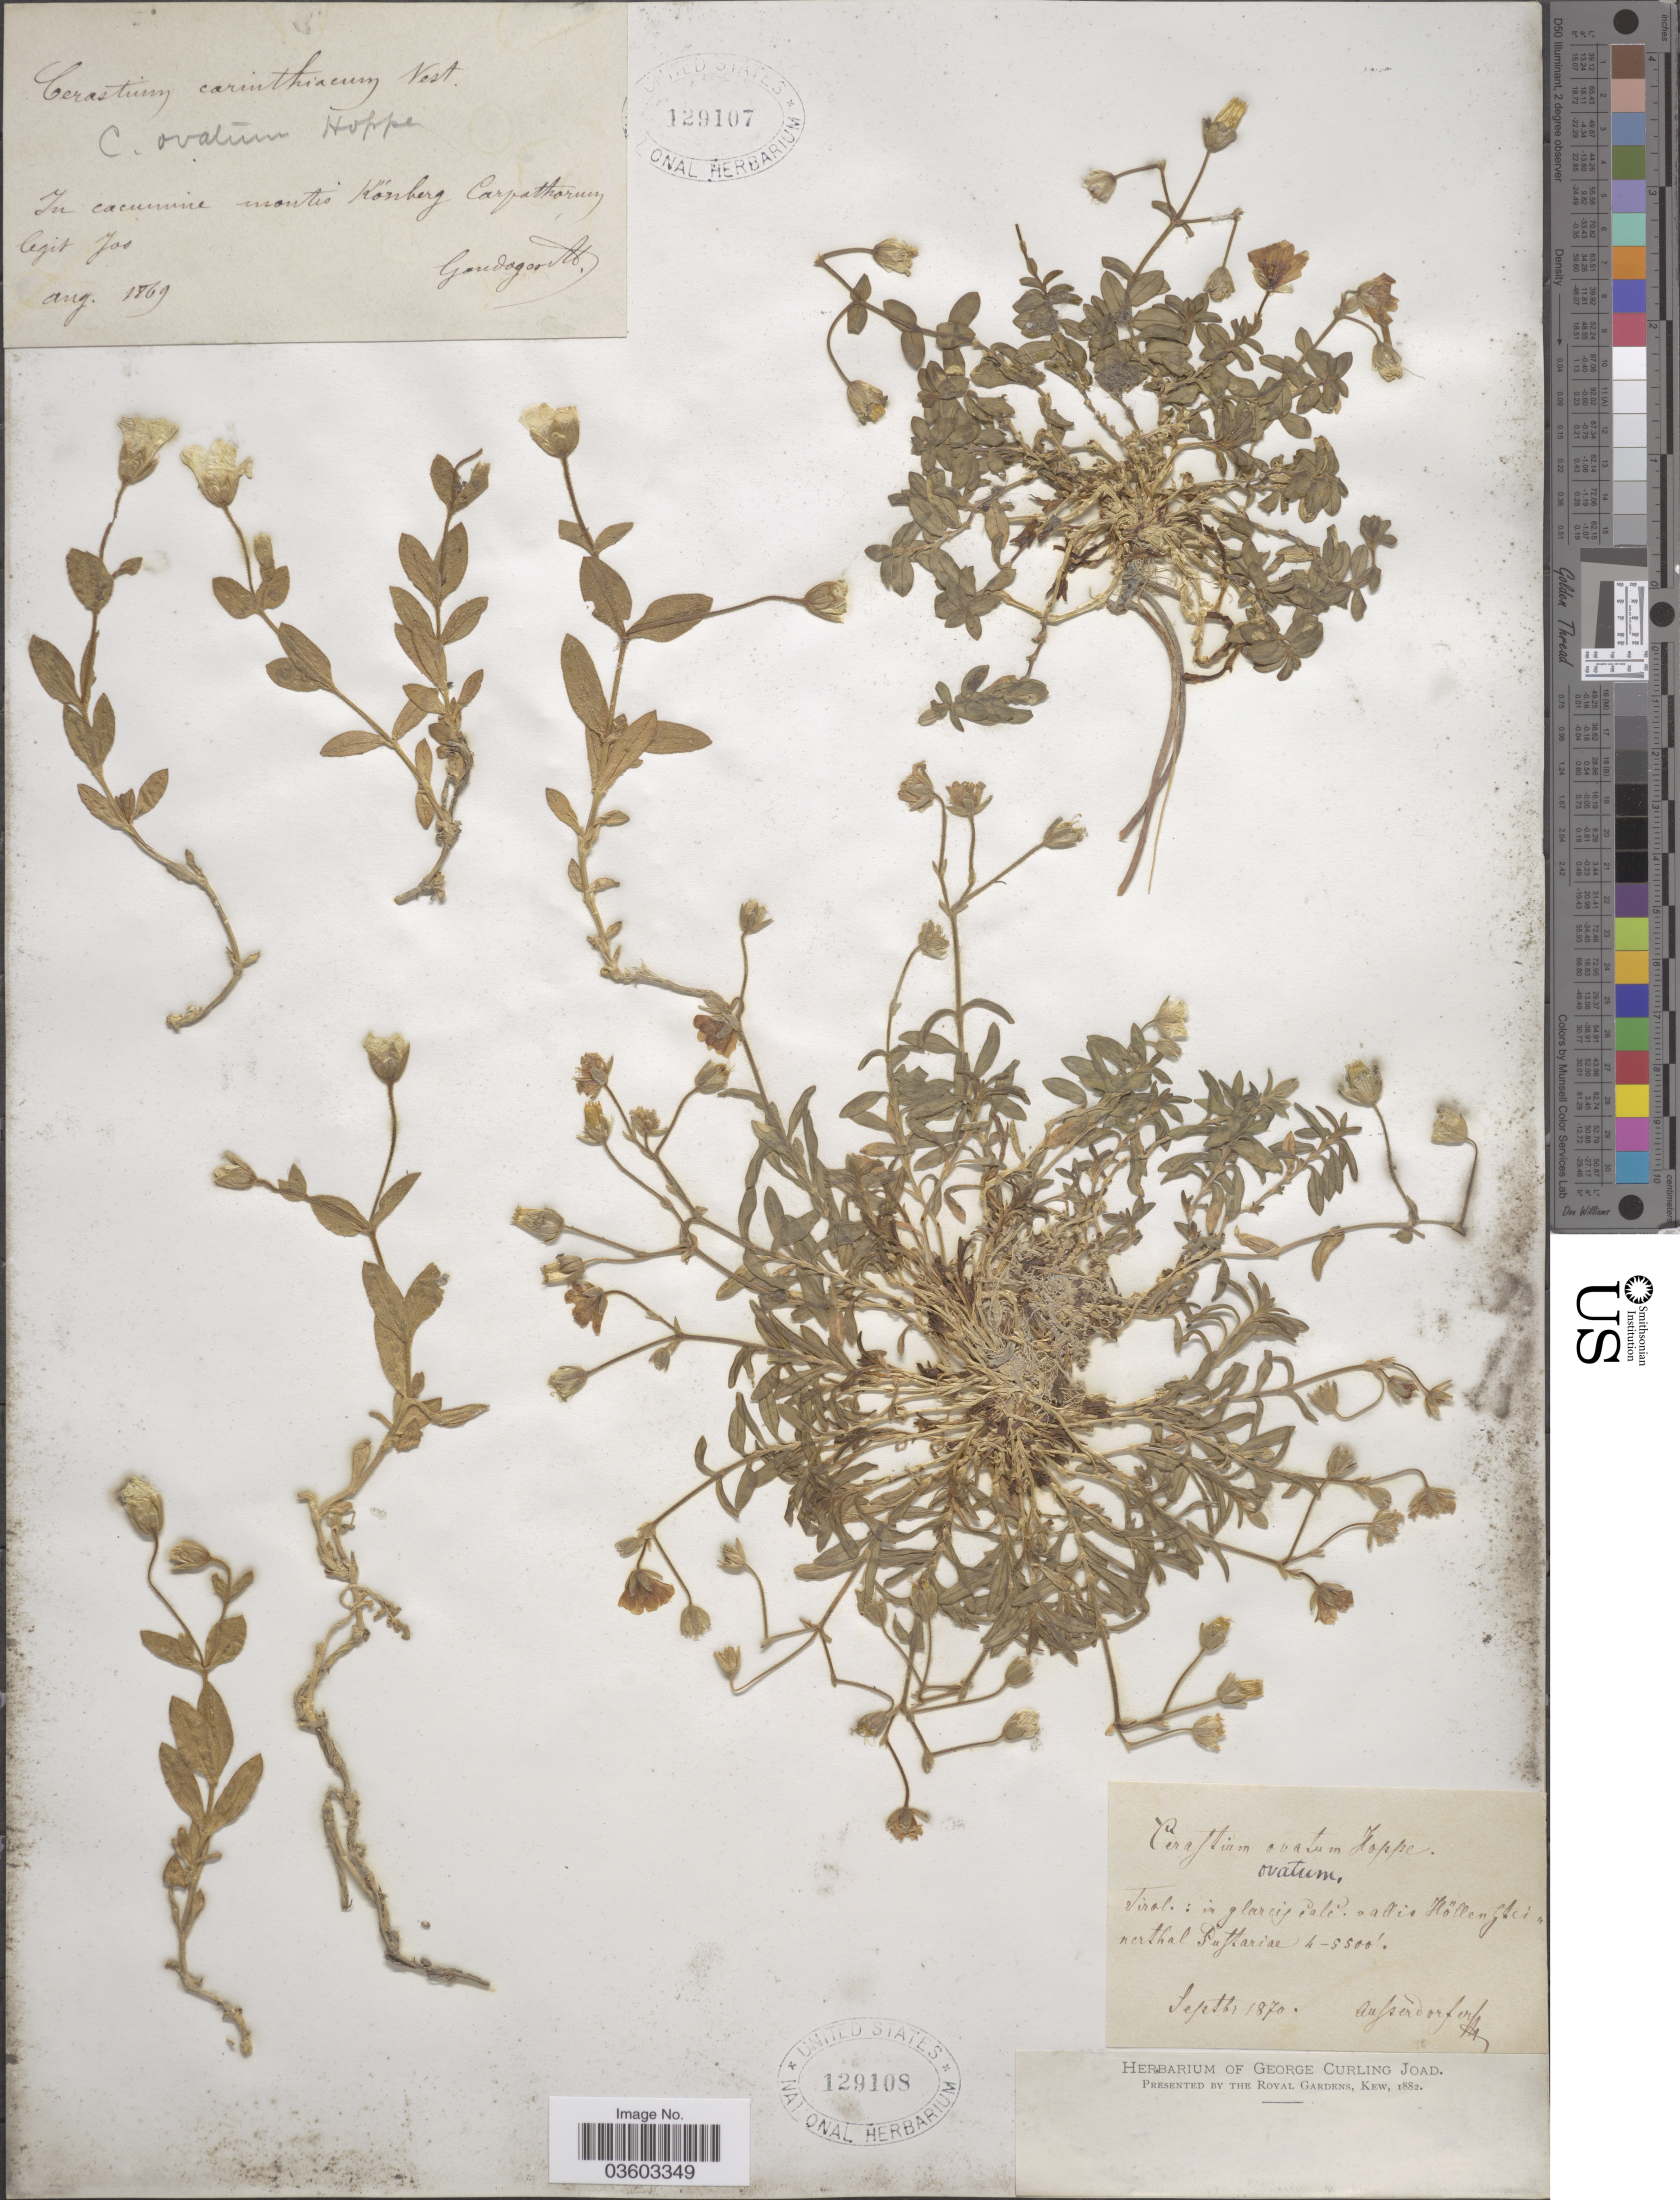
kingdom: Plantae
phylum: Tracheophyta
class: Magnoliopsida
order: Caryophyllales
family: Caryophyllaceae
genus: Cerastium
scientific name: Cerastium ovatum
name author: Hoppe ex Willd.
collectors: Aufsersdorfer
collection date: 1870-09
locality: Tirol.: in glarcig [interpreted] Vale [interpreted]. vallis Höllenstein [interpreted] in [interpreted] nerthal Pustariae.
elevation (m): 1219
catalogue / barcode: US 129108-2